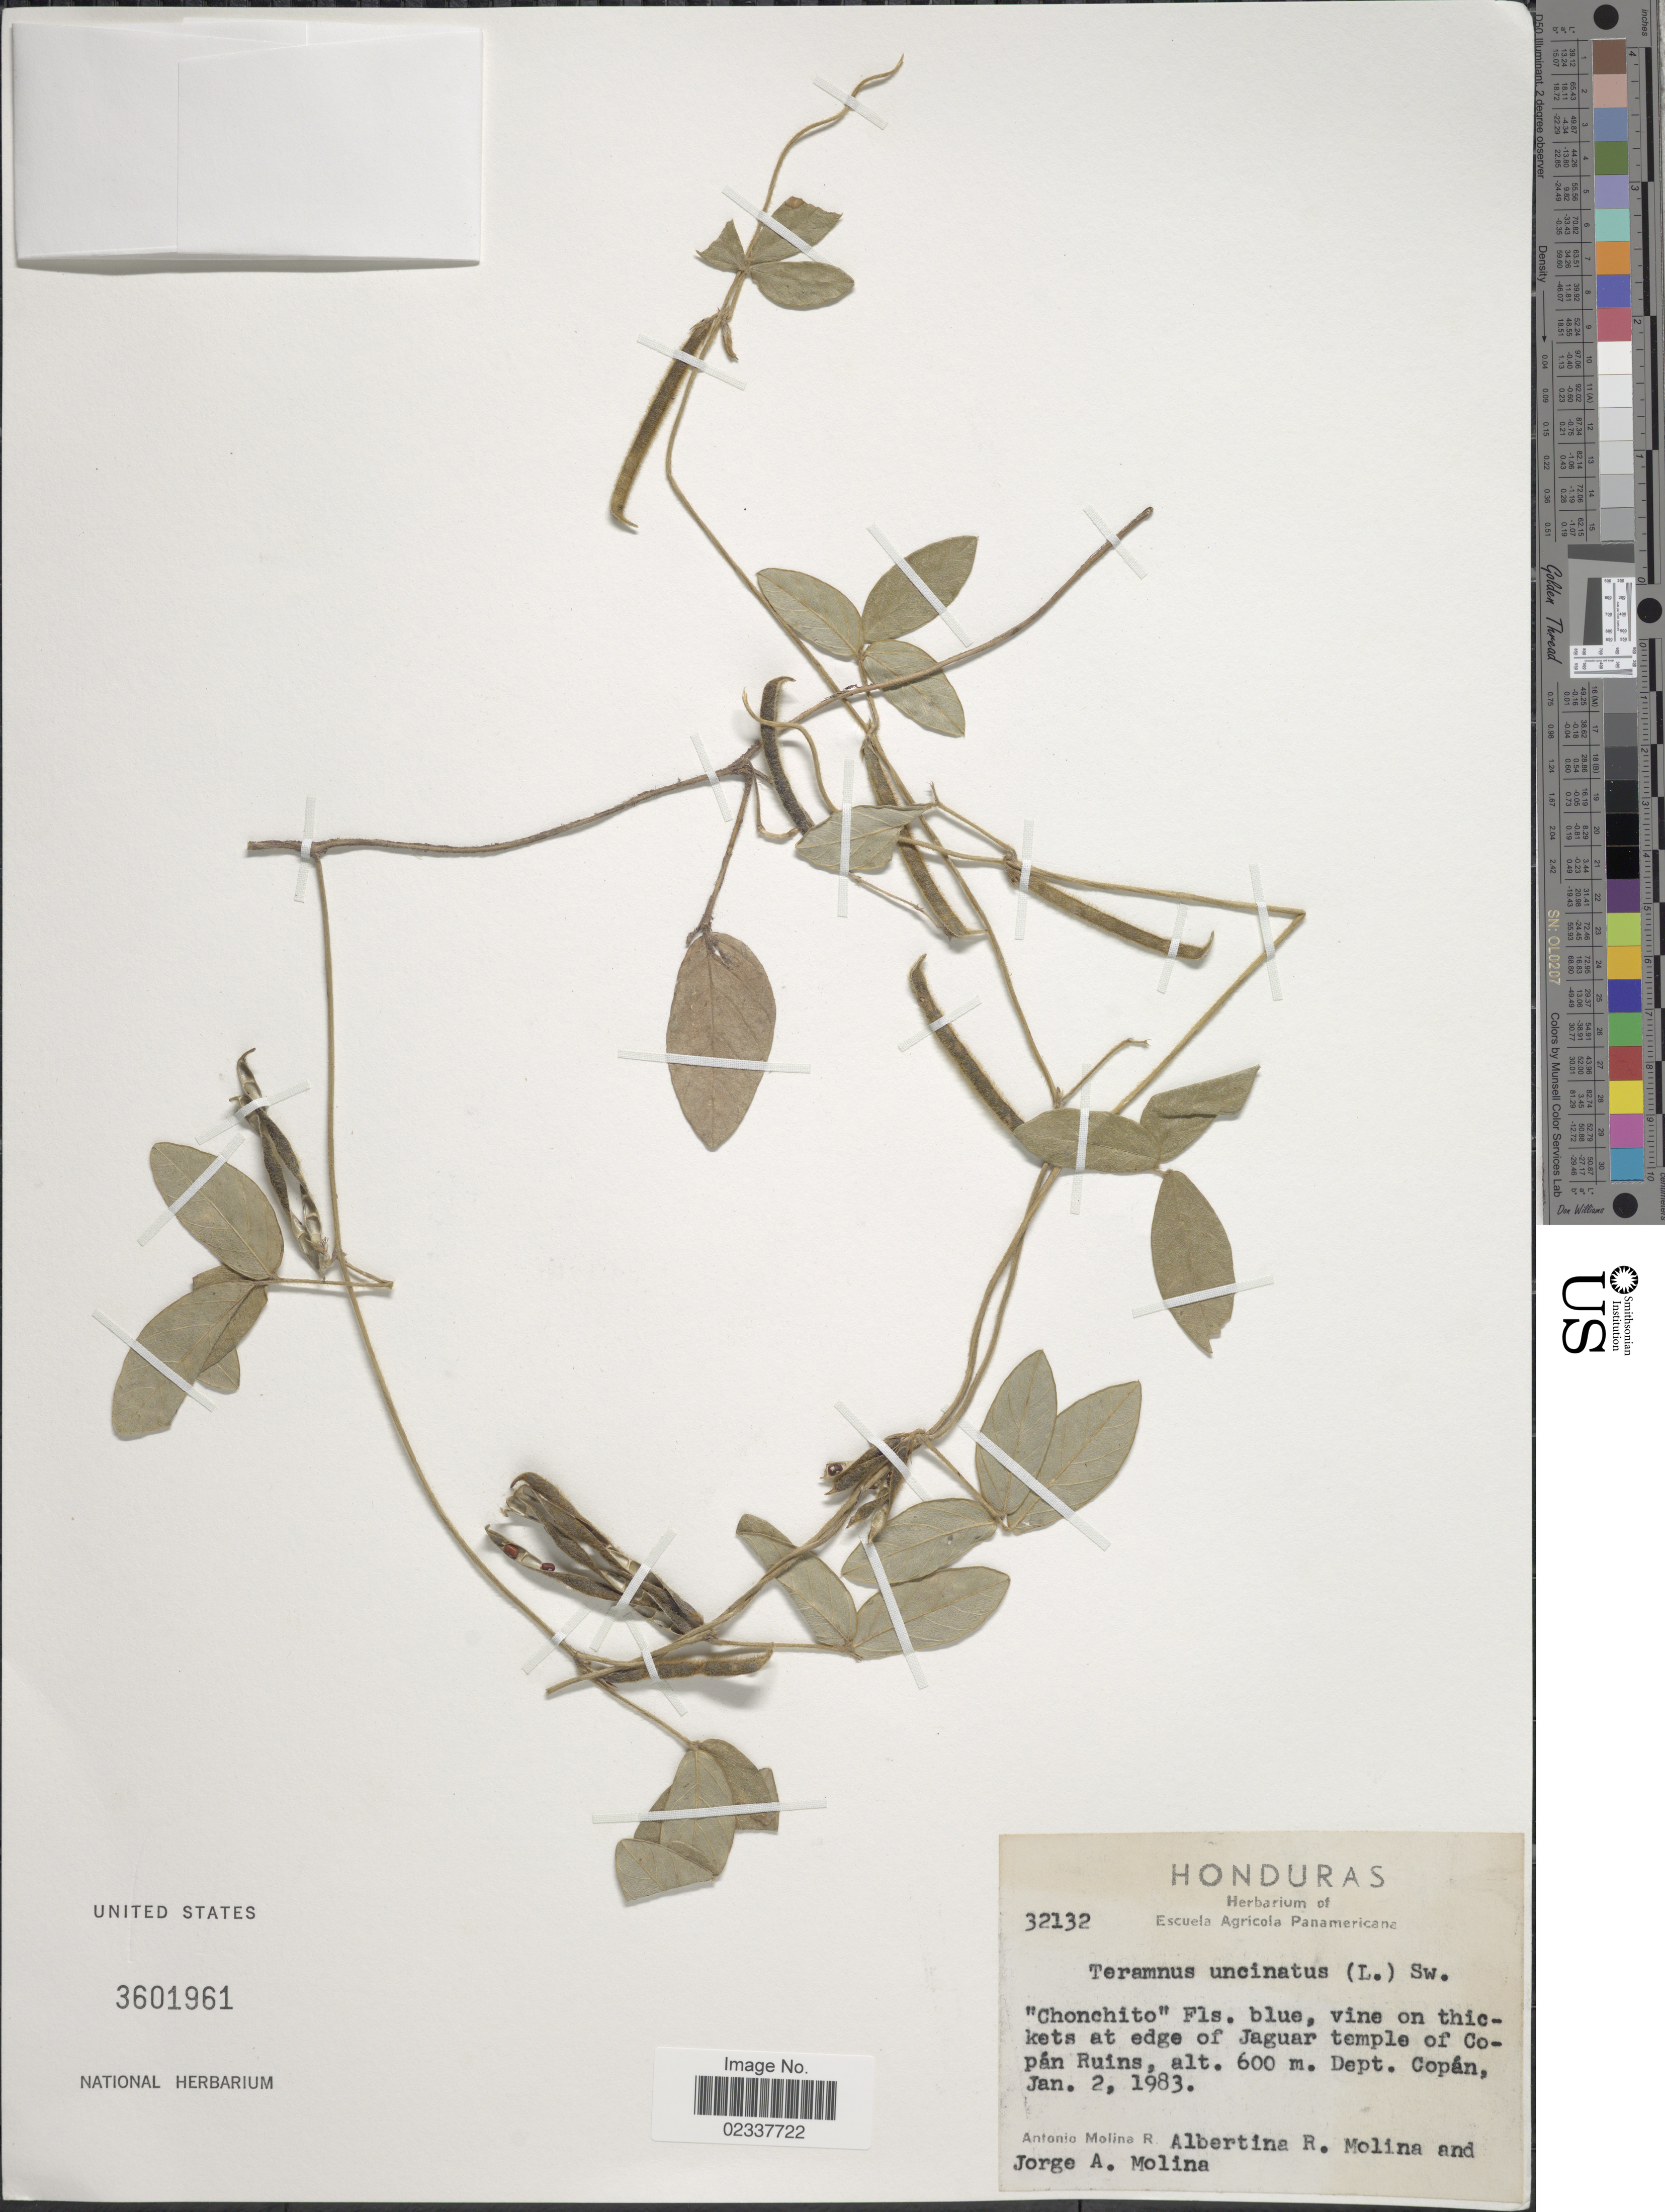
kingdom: Plantae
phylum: Tracheophyta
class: Magnoliopsida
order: Fabales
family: Fabaceae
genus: Teramnus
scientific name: Teramnus uncinatus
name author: (L.) Sw.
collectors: A. Molina R., A. R. Molina & J. A. Molina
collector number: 32132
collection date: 1983-01-02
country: Honduras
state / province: Copán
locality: Edge of Jaguar temple of Copan Ruins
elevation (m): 600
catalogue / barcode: US 3601961